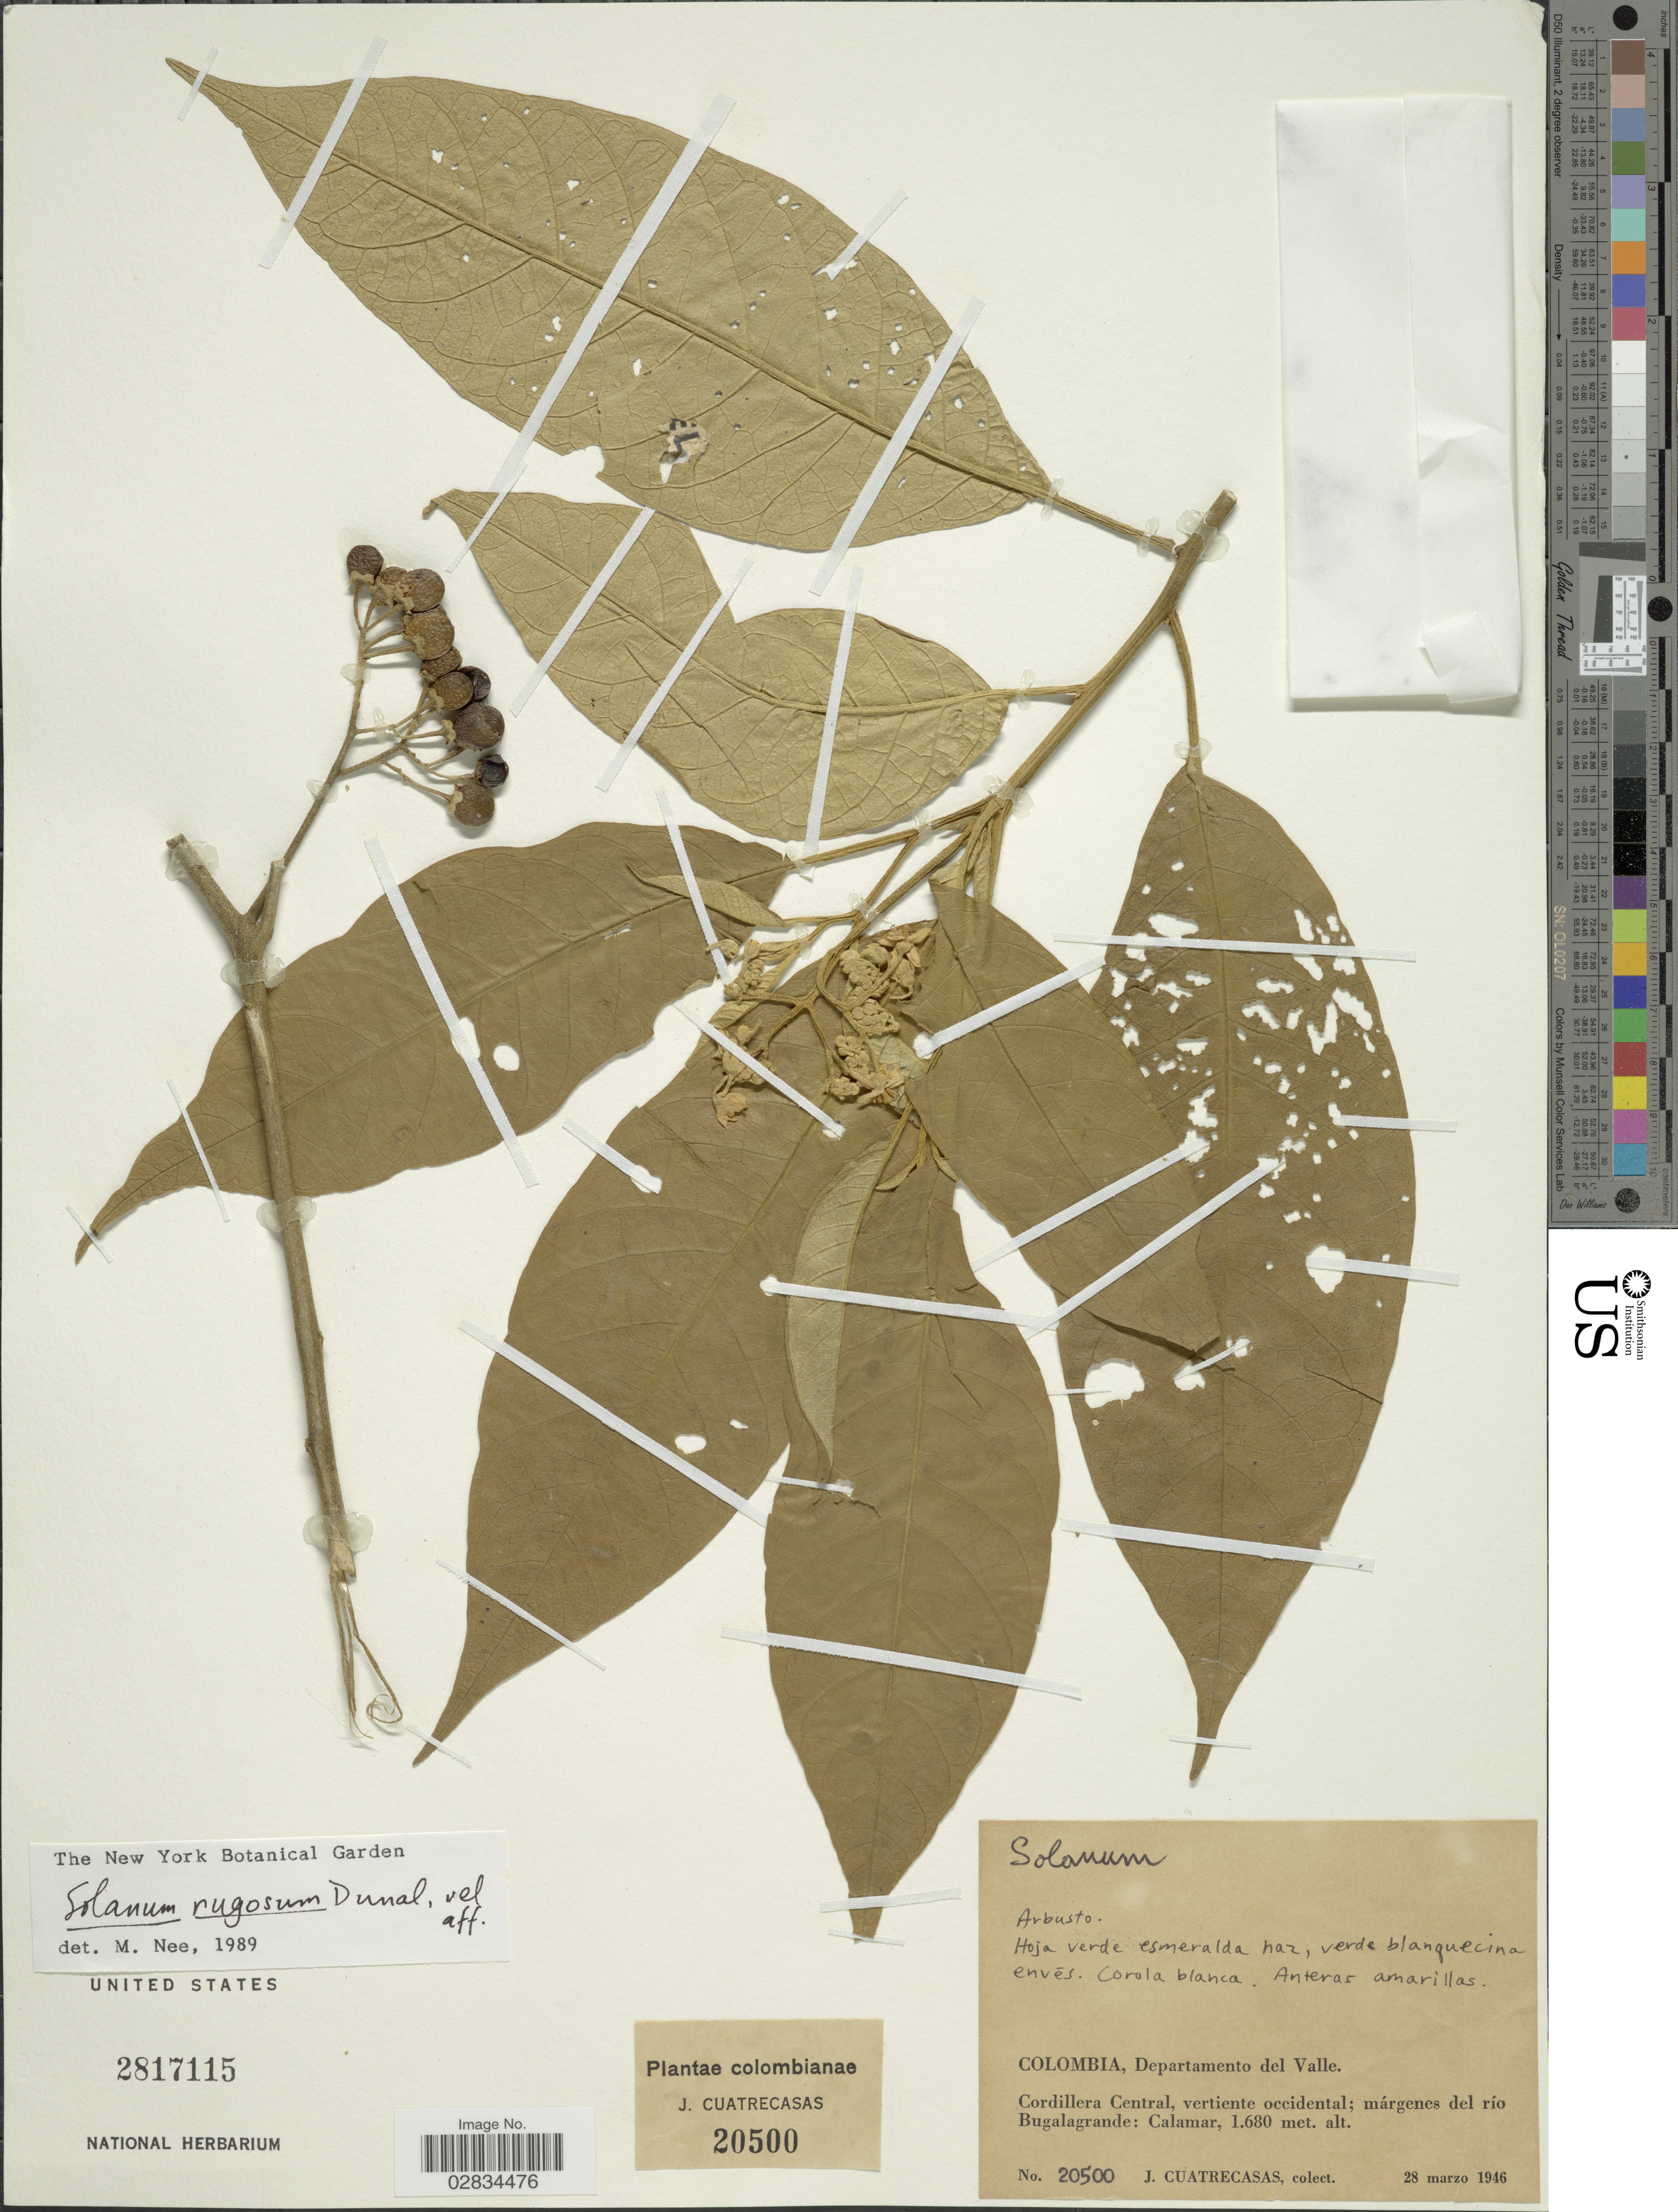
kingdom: Plantae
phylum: Tracheophyta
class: Magnoliopsida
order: Solanales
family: Solanaceae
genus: Solanum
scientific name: Solanum rugosum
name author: Dunal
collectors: J. Cuatrecasas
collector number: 20500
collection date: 1946-03-28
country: Colombia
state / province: Valle del Cauca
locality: Departamento del Valle. Cordillera Central, vertiente occidental; márgenes del río Bugalagrande: Calamar.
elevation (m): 1680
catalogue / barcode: US 2817115